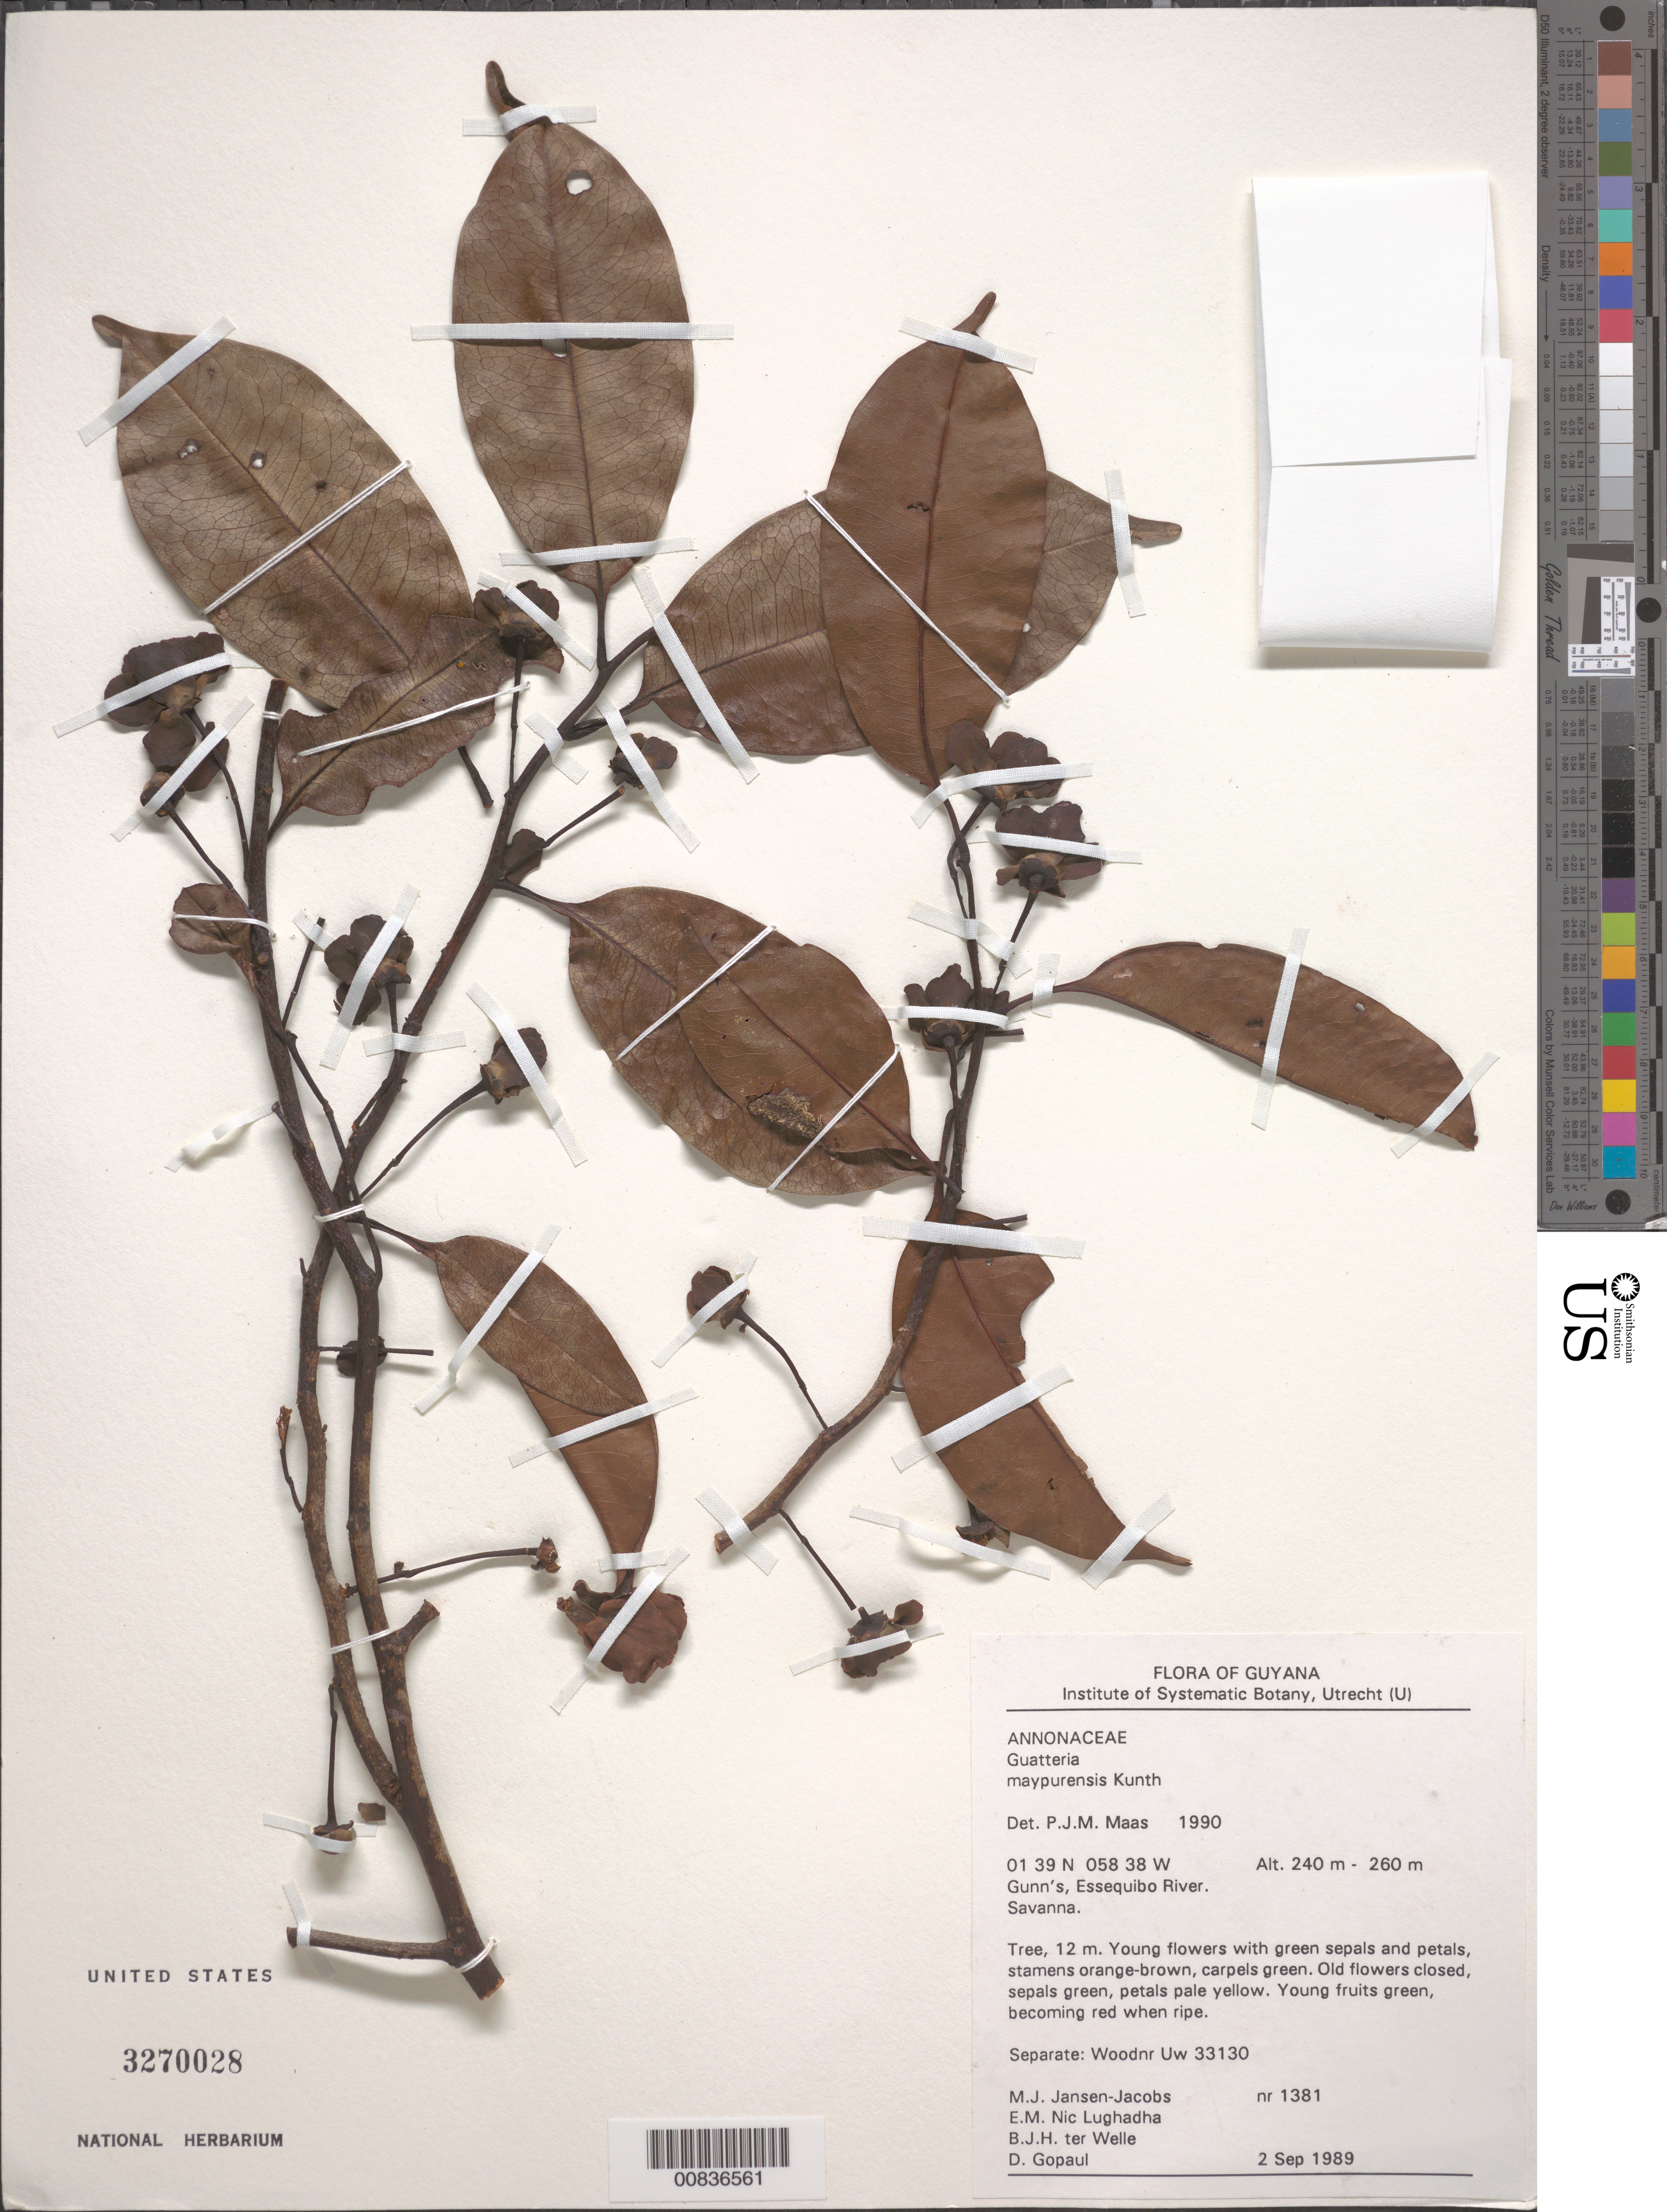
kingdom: Plantae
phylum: Tracheophyta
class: Magnoliopsida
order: Magnoliales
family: Annonaceae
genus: Guatteria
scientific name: Guatteria maypurensis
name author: Kunth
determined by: Maas, Paul J. M.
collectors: M. J. Jansen-Jacobs, E. Nic Lughadha, B. Welle & D. Gopaul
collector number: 1381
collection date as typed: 2-Sep-89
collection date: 1989-09-02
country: Guyana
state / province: U. Takutu-U. Essequibo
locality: Gunn's, Essequibo River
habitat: Savanna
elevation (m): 240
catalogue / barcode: US 3270028